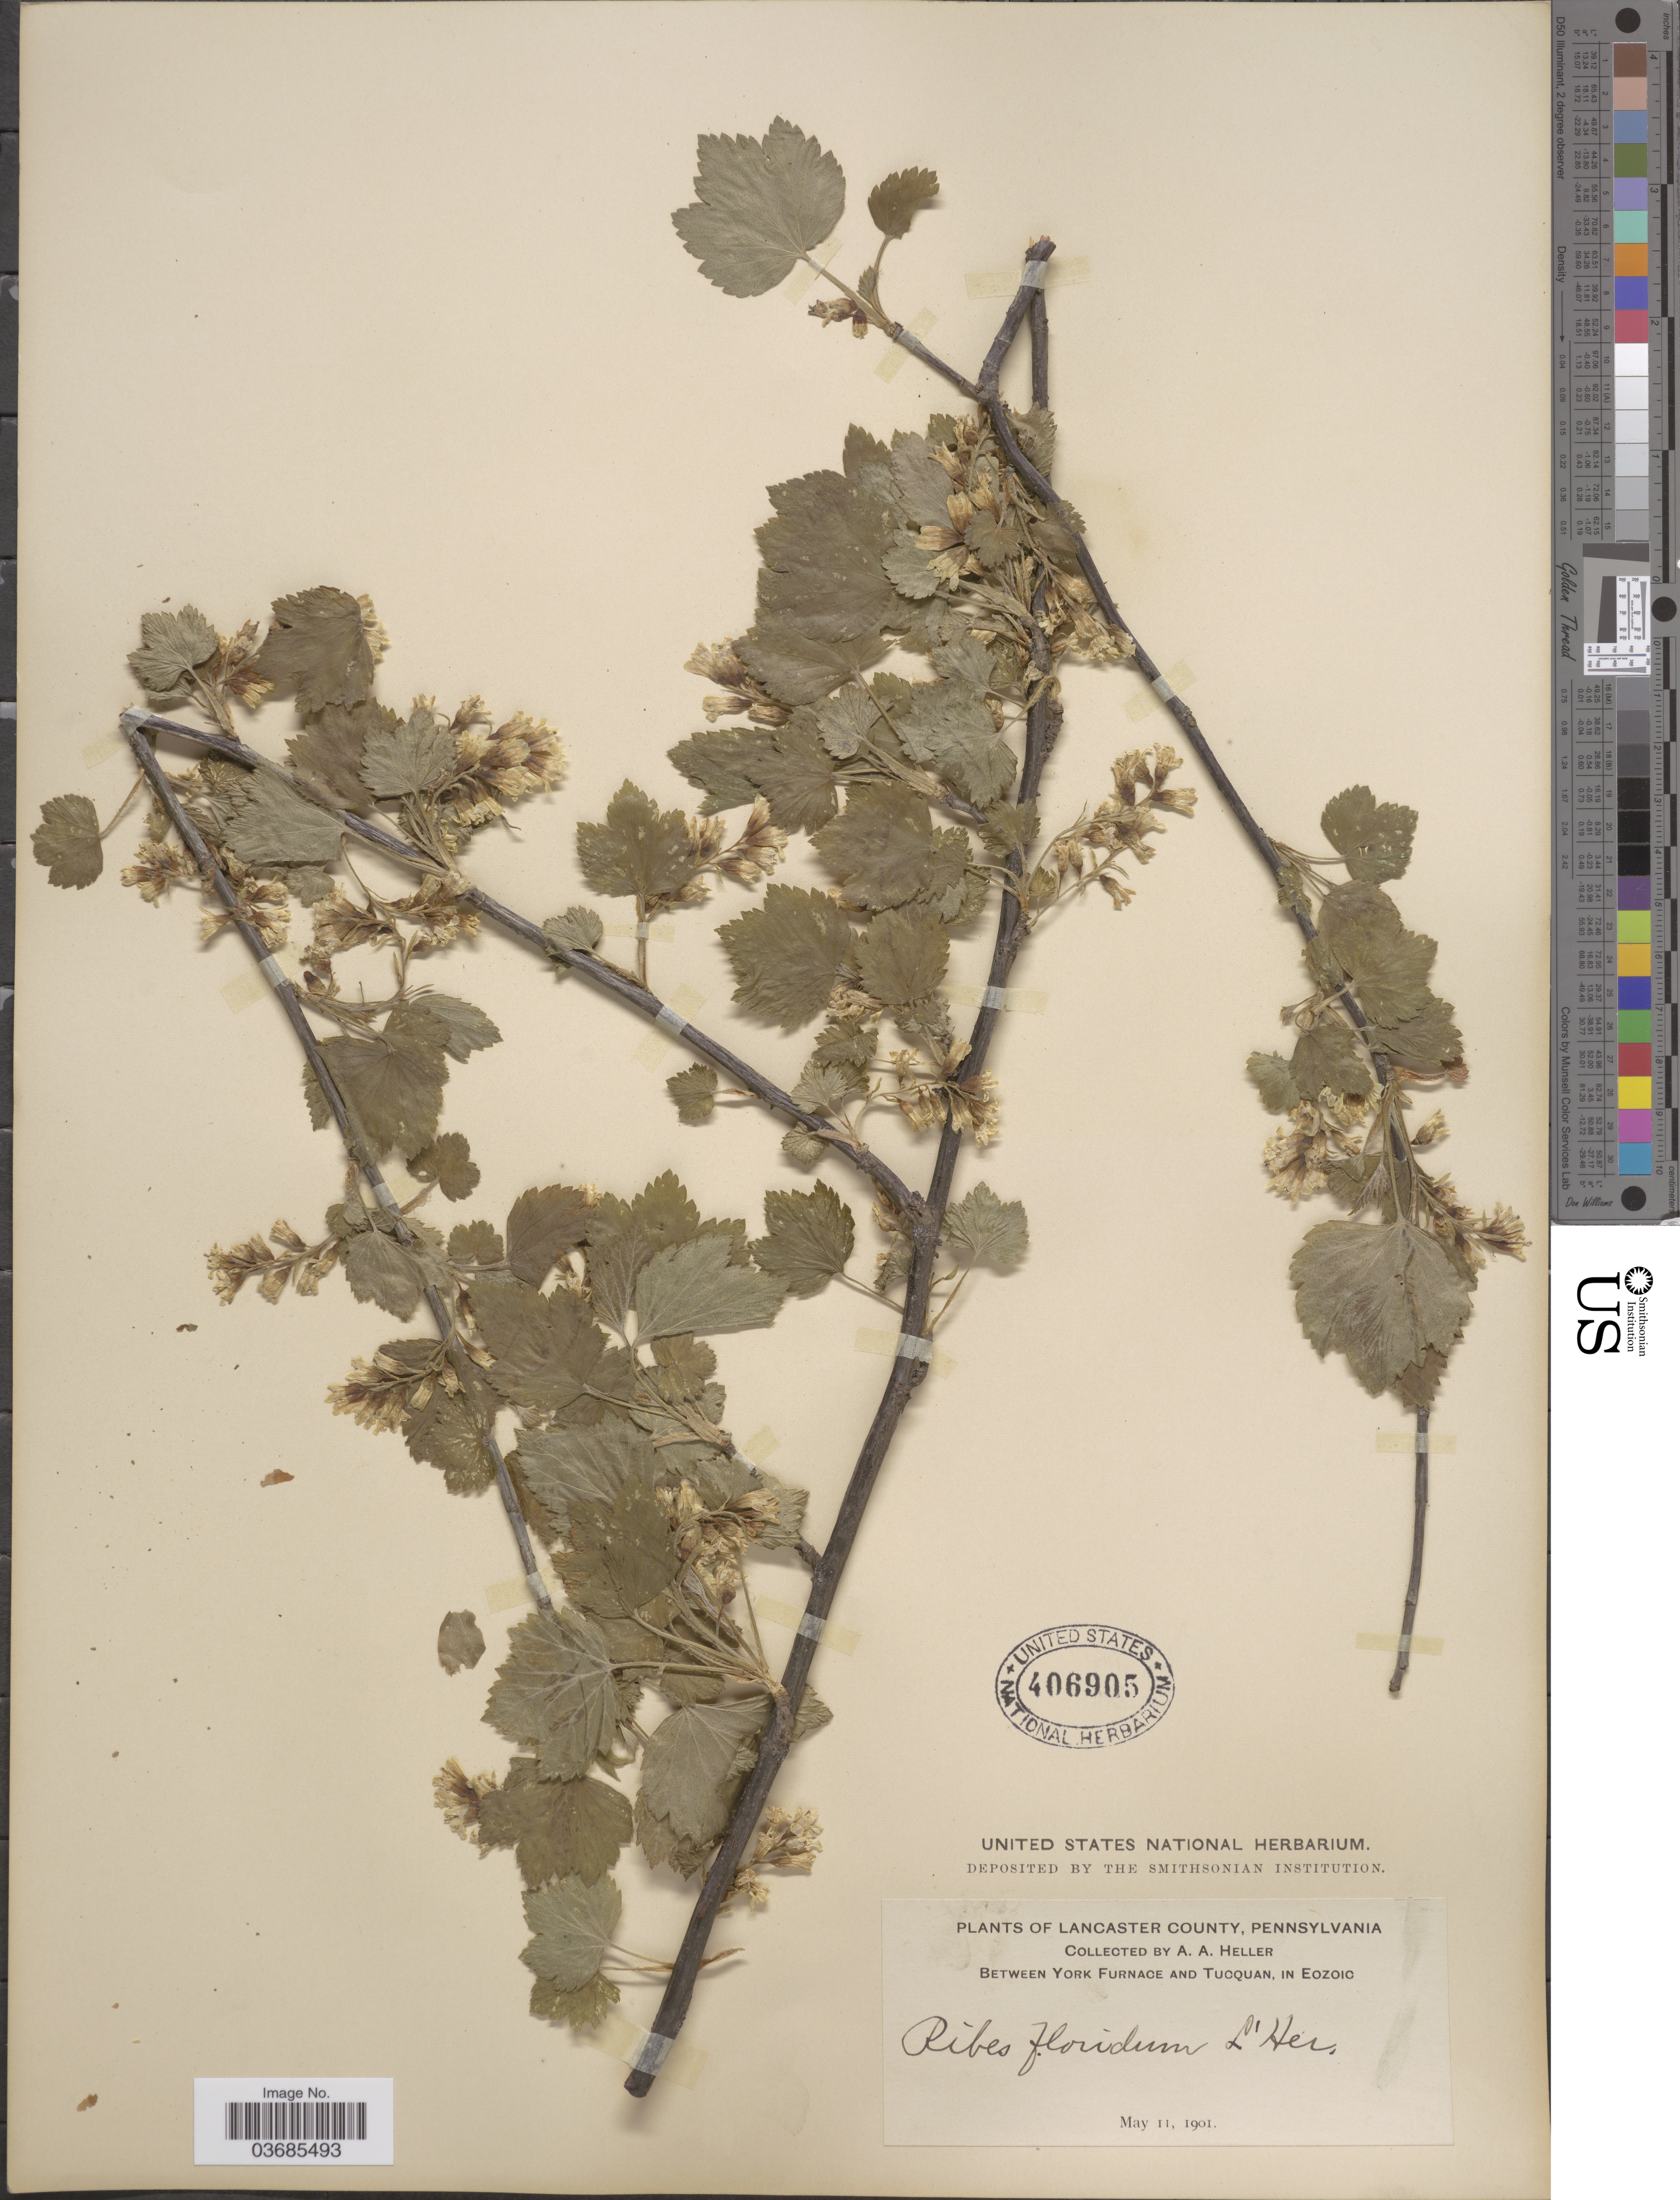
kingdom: Plantae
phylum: Tracheophyta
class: Magnoliopsida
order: Saxifragales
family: Grossulariaceae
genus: Ribes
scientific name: Ribes americanum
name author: Mill.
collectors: A. A. Heller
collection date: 1901-05-11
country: United States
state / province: Pennsylvania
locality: Lancaster County. Between York Furnace and Tucquan, in Eozoic.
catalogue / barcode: US 406905